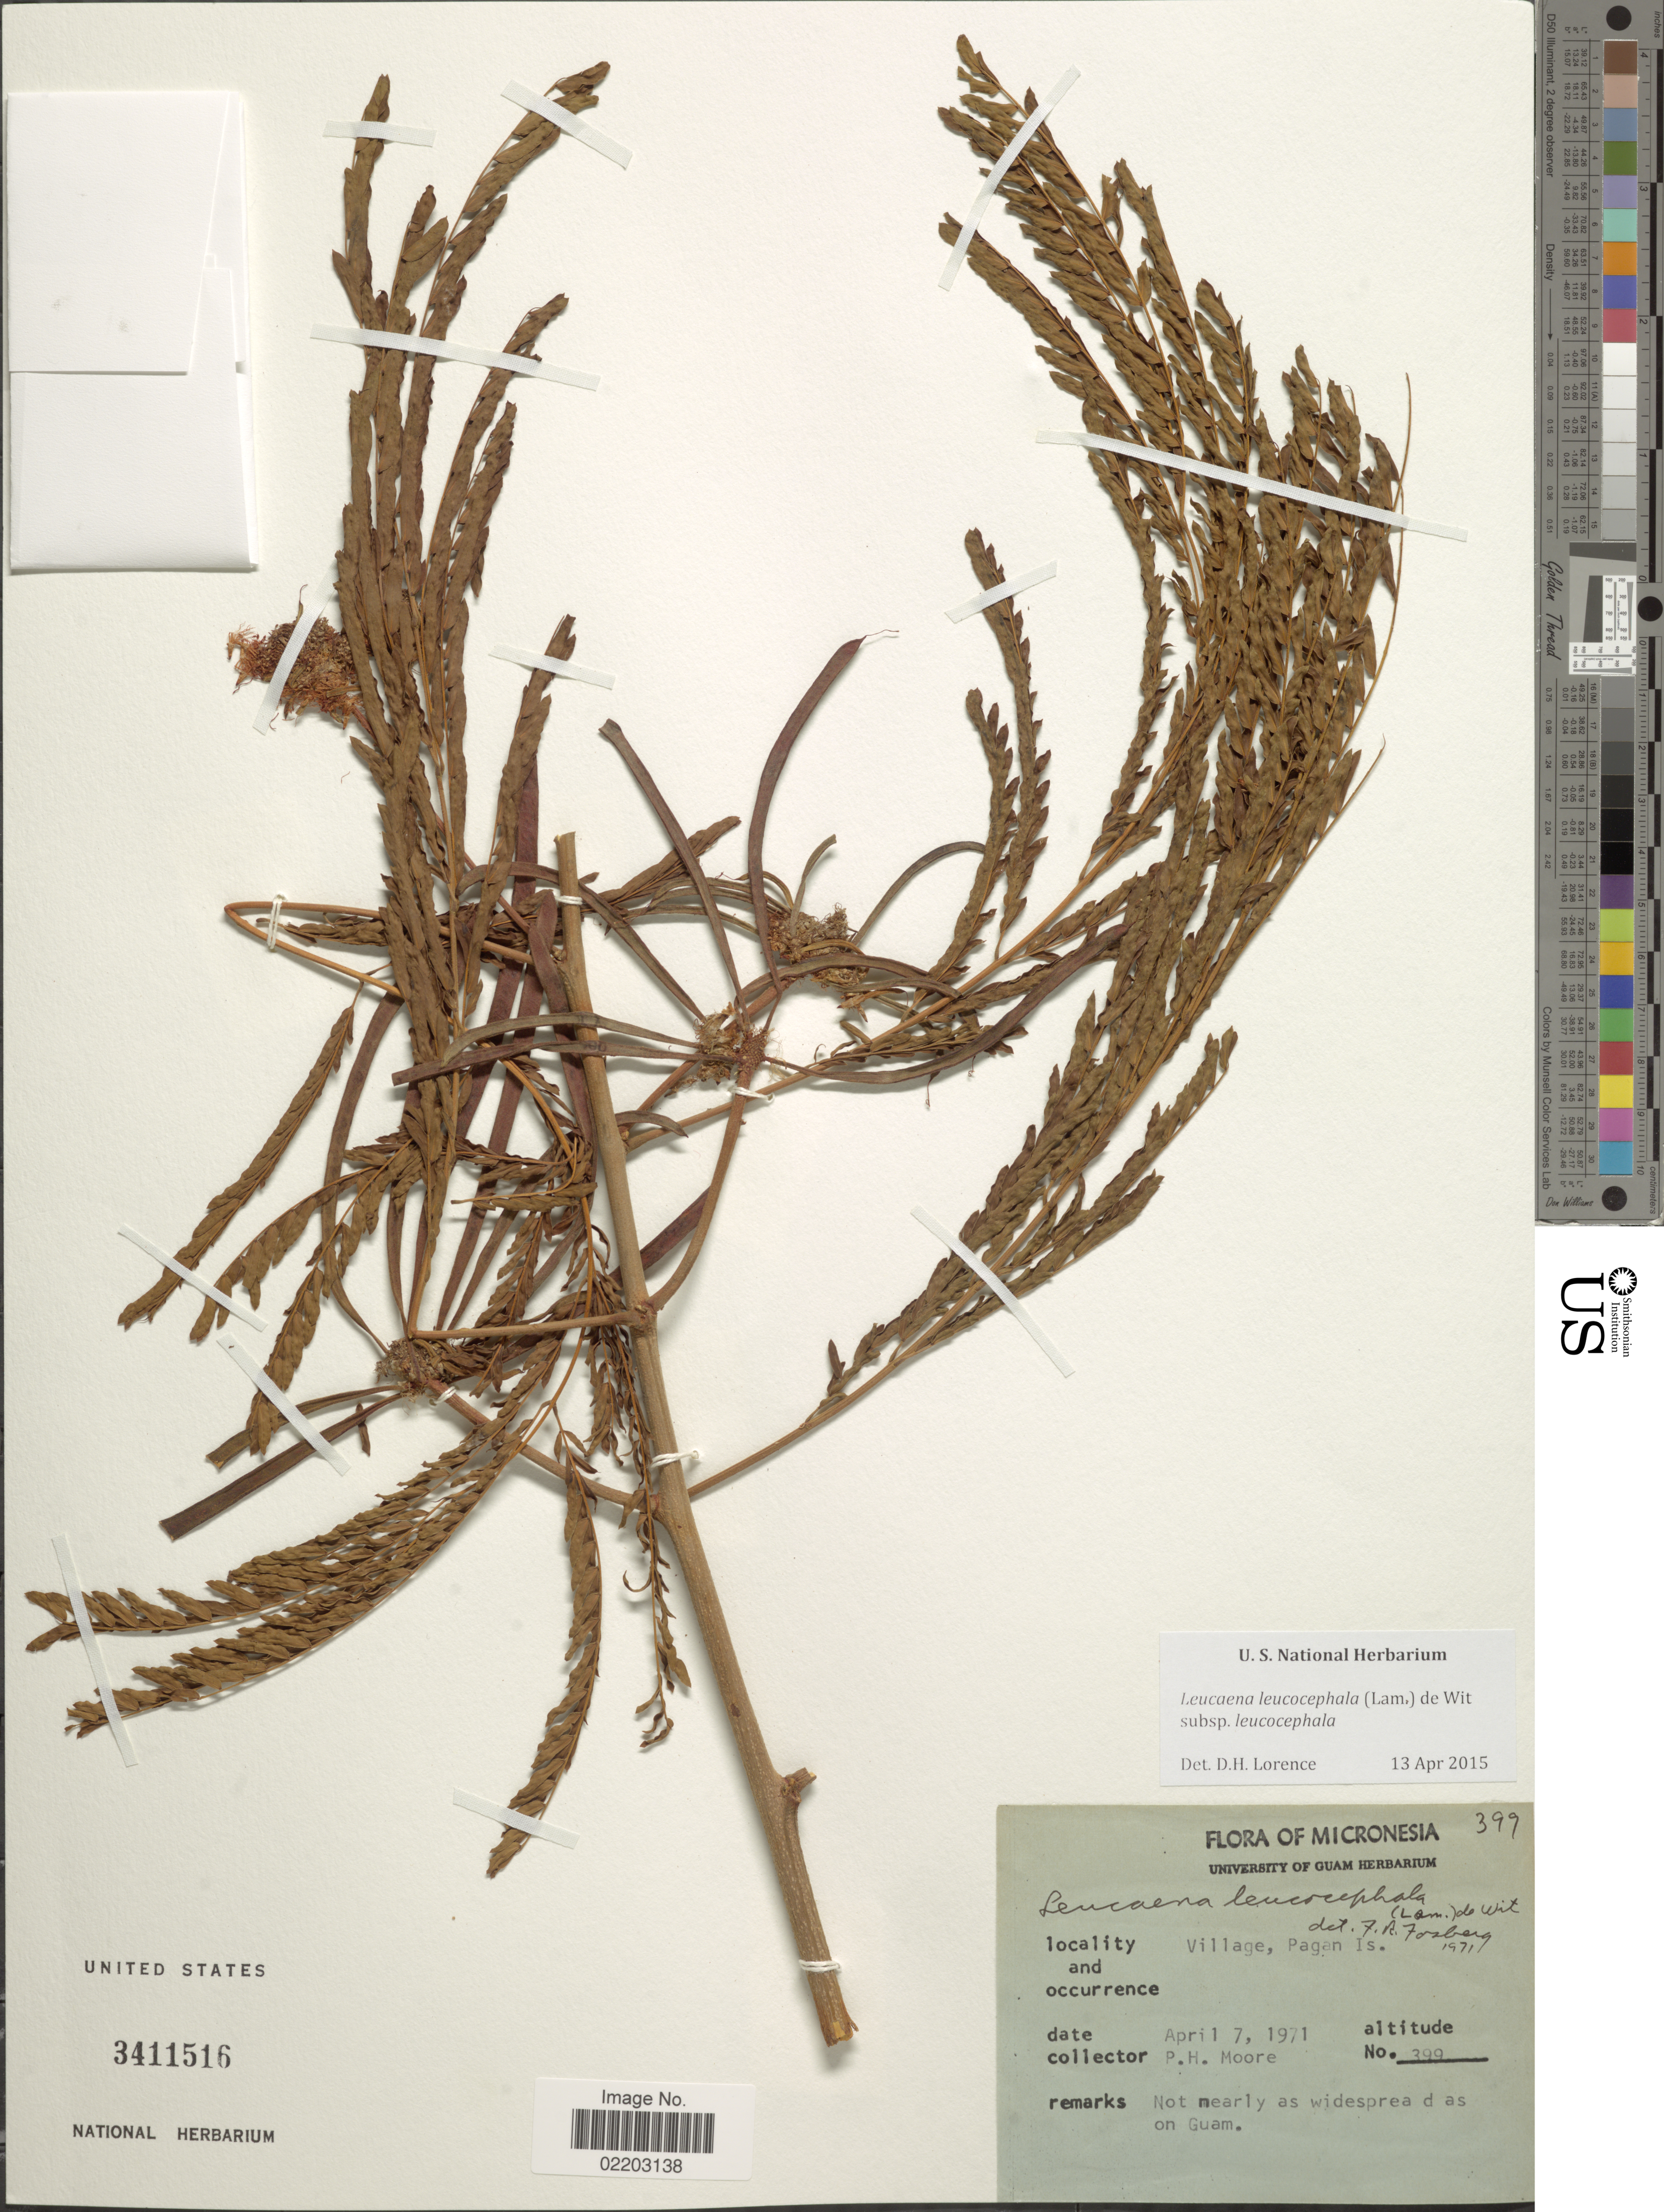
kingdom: Plantae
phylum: Tracheophyta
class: Magnoliopsida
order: Fabales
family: Fabaceae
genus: Leucaena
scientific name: Leucaena leucocephala subsp. leucocephala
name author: (Lam.) de Wit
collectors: P. H. Moore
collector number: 399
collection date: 1971-04-07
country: Northern Mariana Islands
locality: Village, Pagan Is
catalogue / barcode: US 3411516